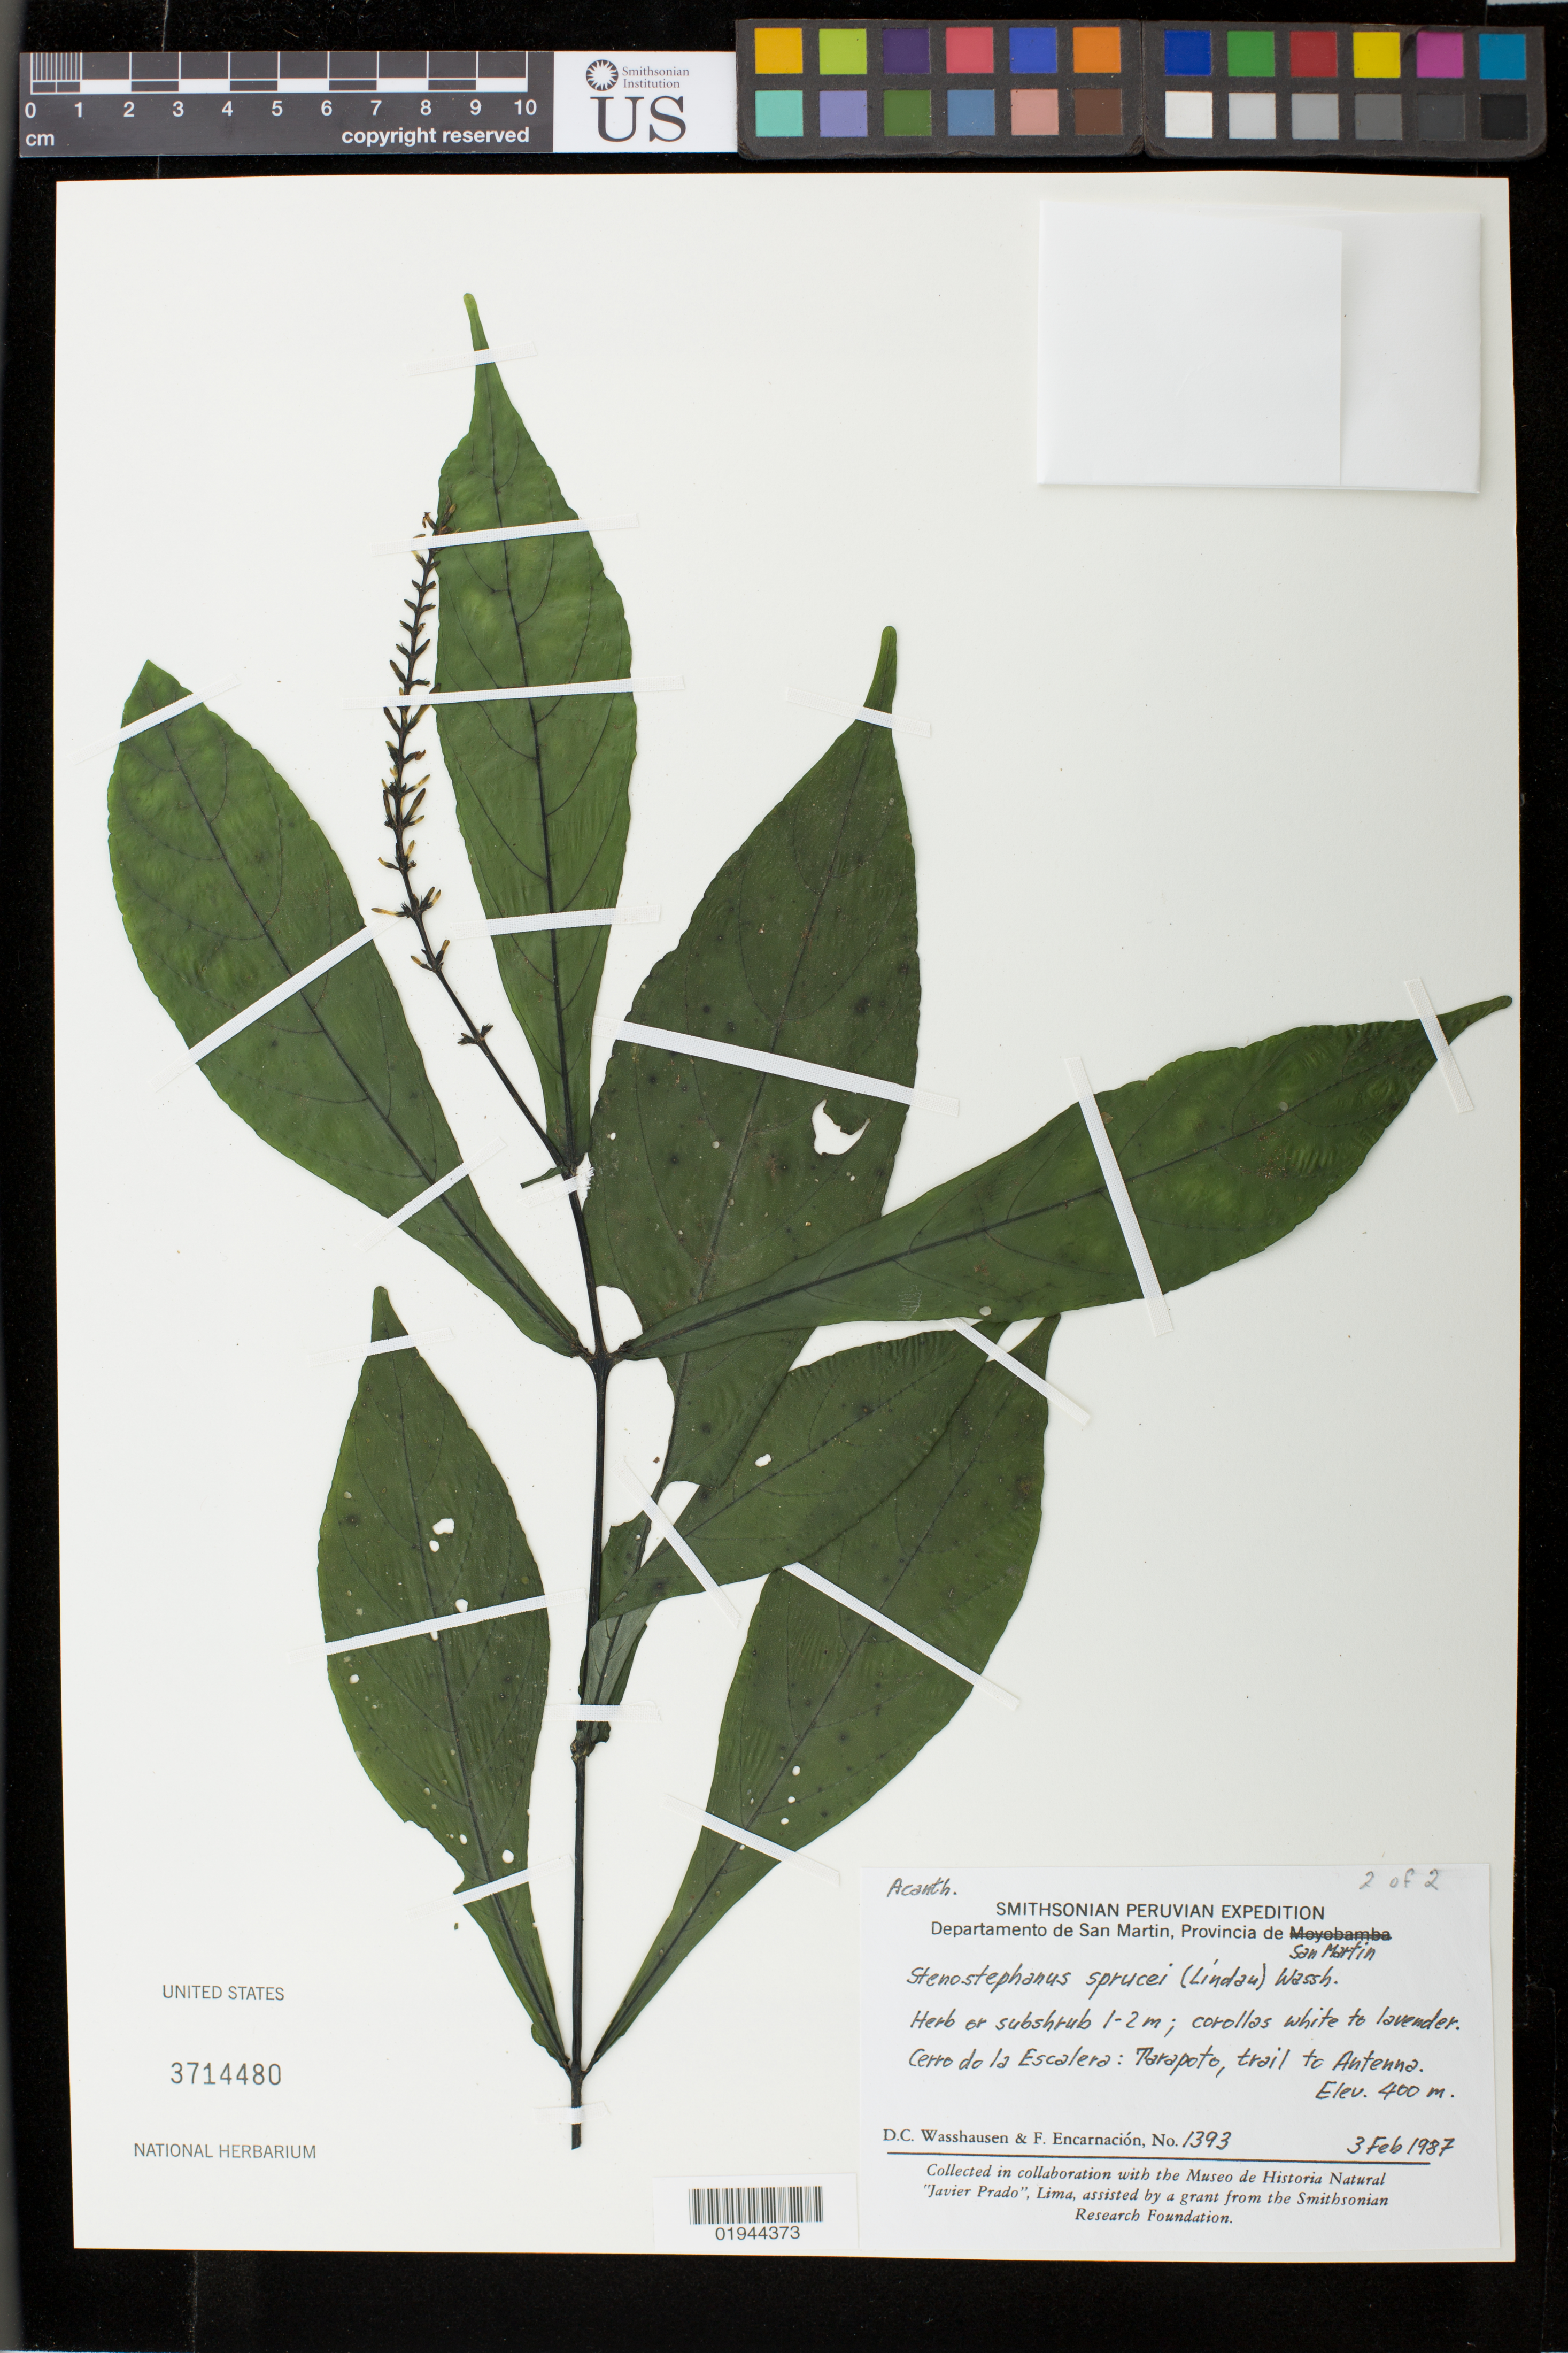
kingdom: Plantae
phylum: Tracheophyta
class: Magnoliopsida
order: Lamiales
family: Acanthaceae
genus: Stenostephanus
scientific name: Stenostephanus sprucei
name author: (Lindau) Wassh. & J.R.I. Wood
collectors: D. C. Wasshausen & F. Encarnación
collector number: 1393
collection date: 1987-02-03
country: Peru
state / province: San Martín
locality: Cerro de la Escalera: Tarapoto, trail to Antenna.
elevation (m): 400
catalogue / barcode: US 3714480